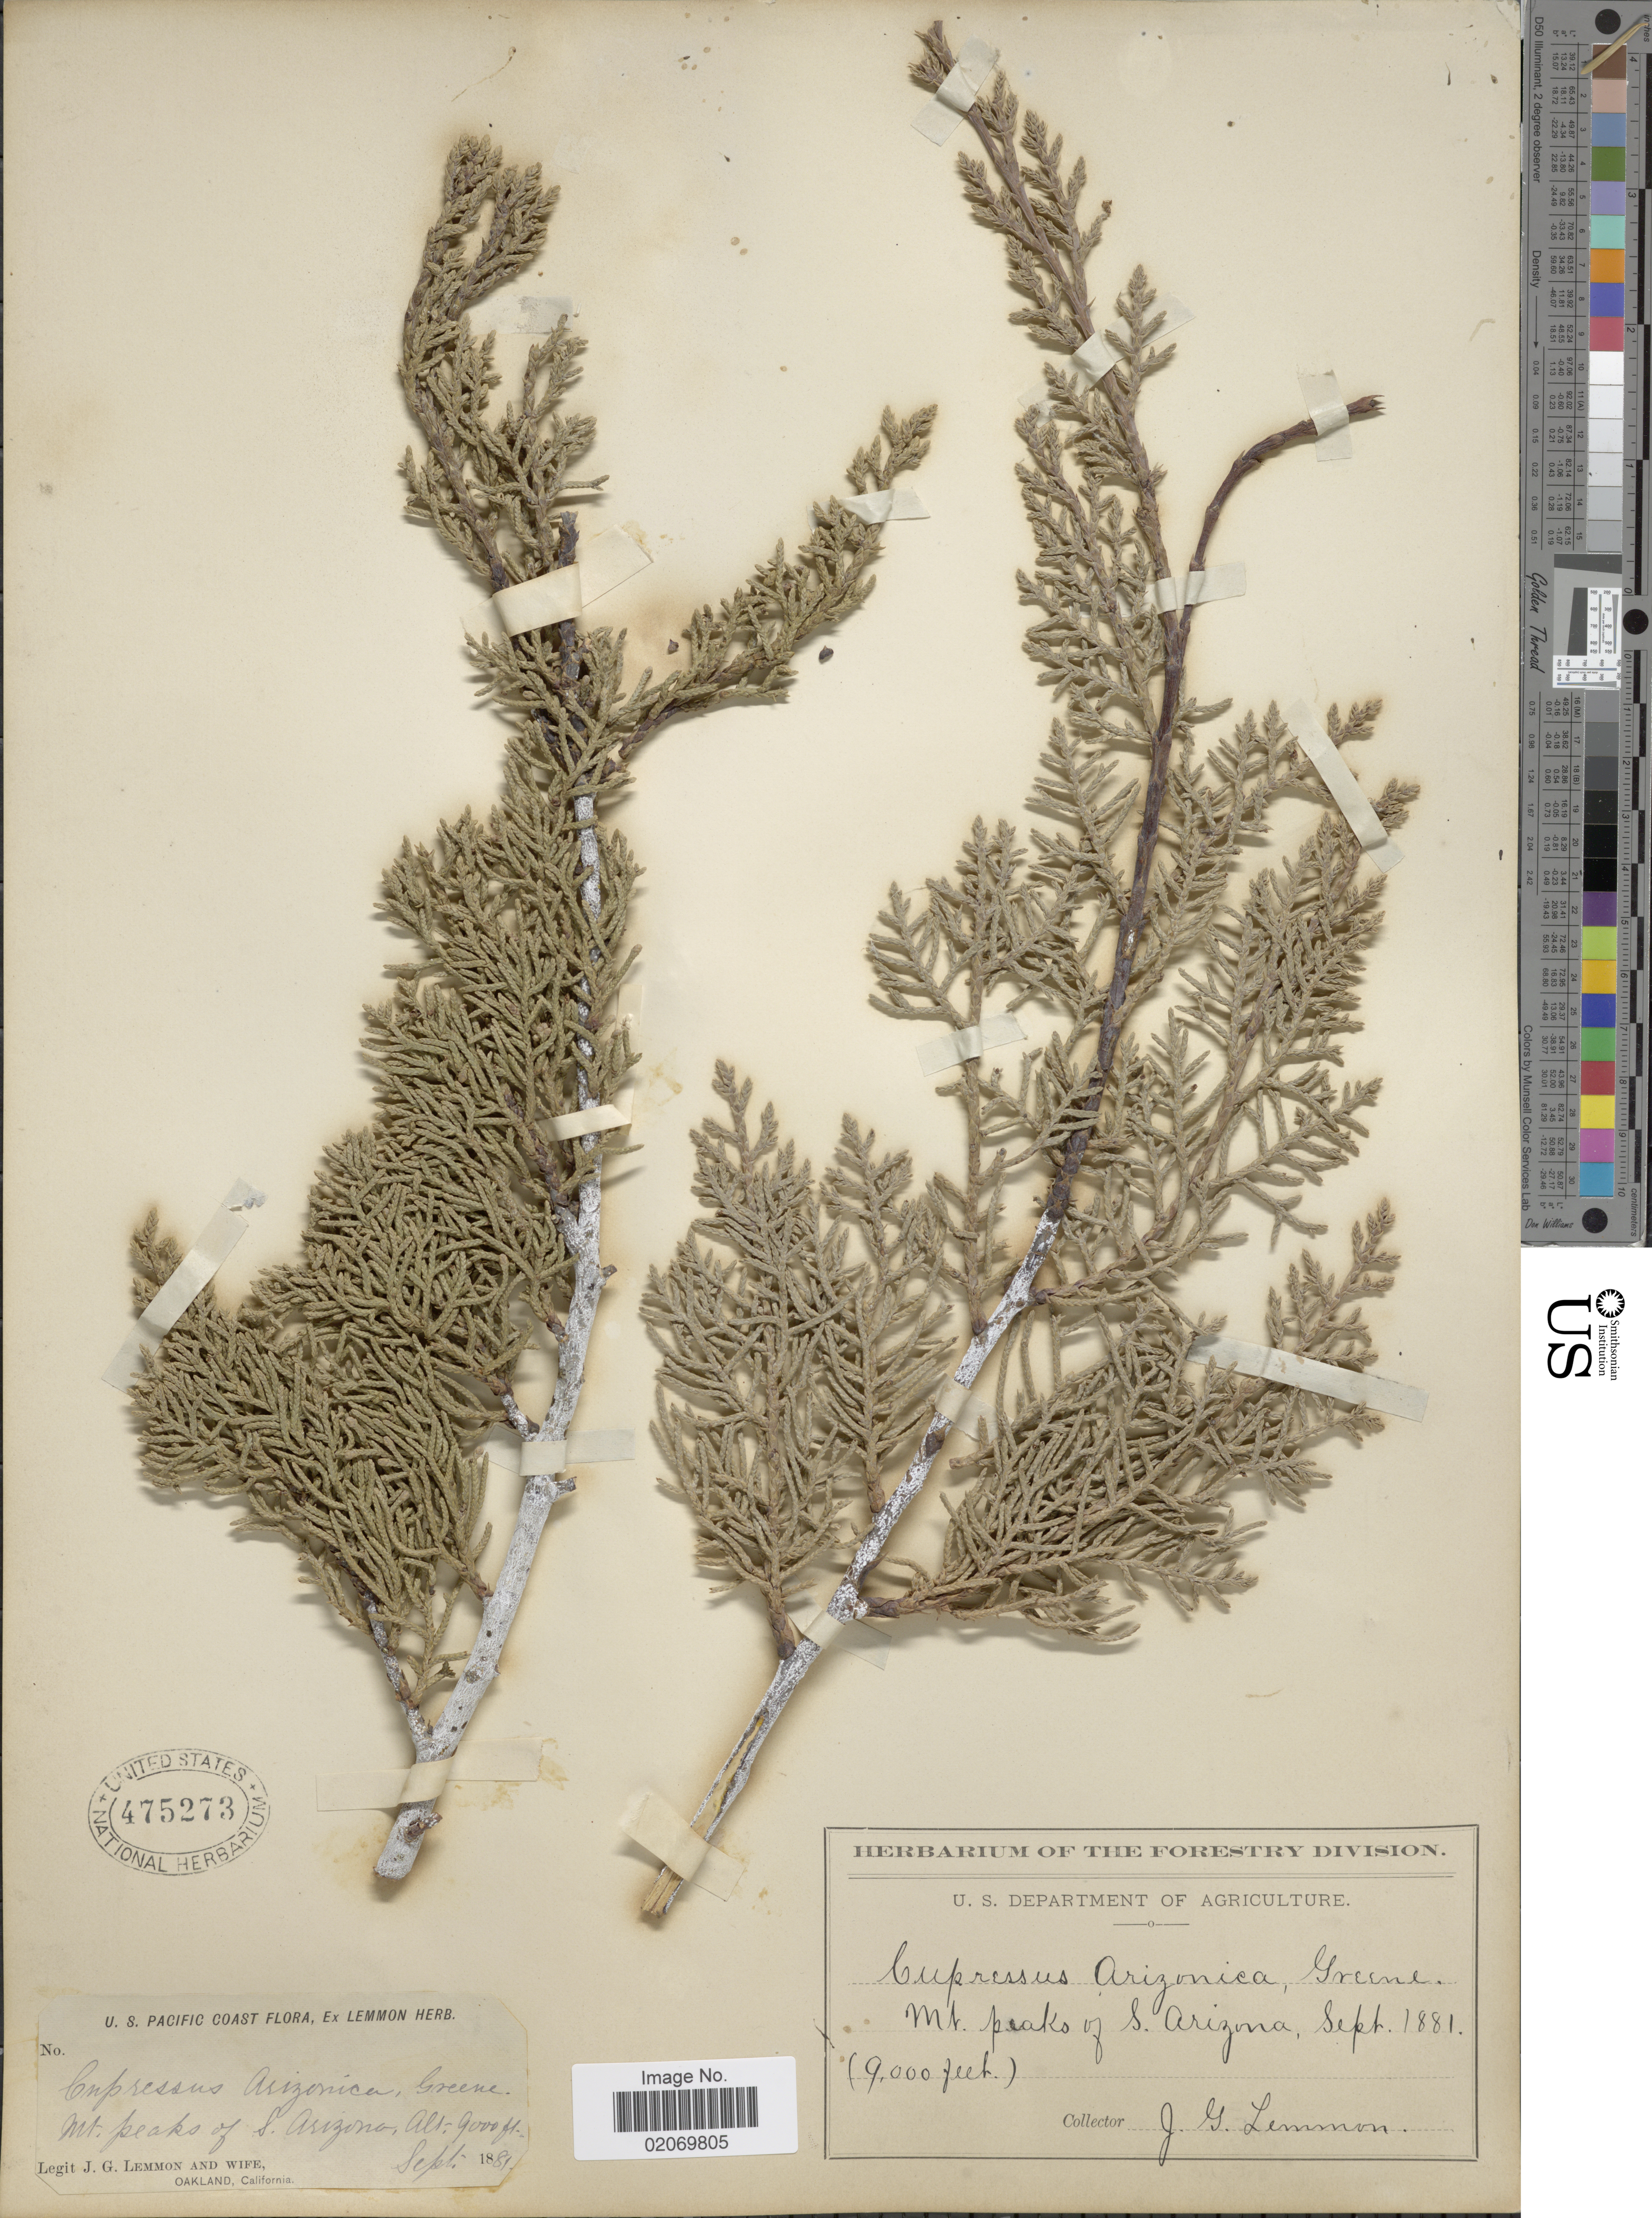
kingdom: Plantae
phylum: Tracheophyta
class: Pinopsida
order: Pinales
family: Cupressaceae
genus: Hesperocyparis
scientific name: Hesperocyparis arizonica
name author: (Greene) Bartel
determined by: (US) Smithsonian Institution - National Museum of Natural History - Department of Botany (UNITED STATES)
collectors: J. Lemmon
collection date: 1881-09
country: United States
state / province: Arizona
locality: Mt Peaks of S. Arizona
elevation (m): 2743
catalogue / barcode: US 475273